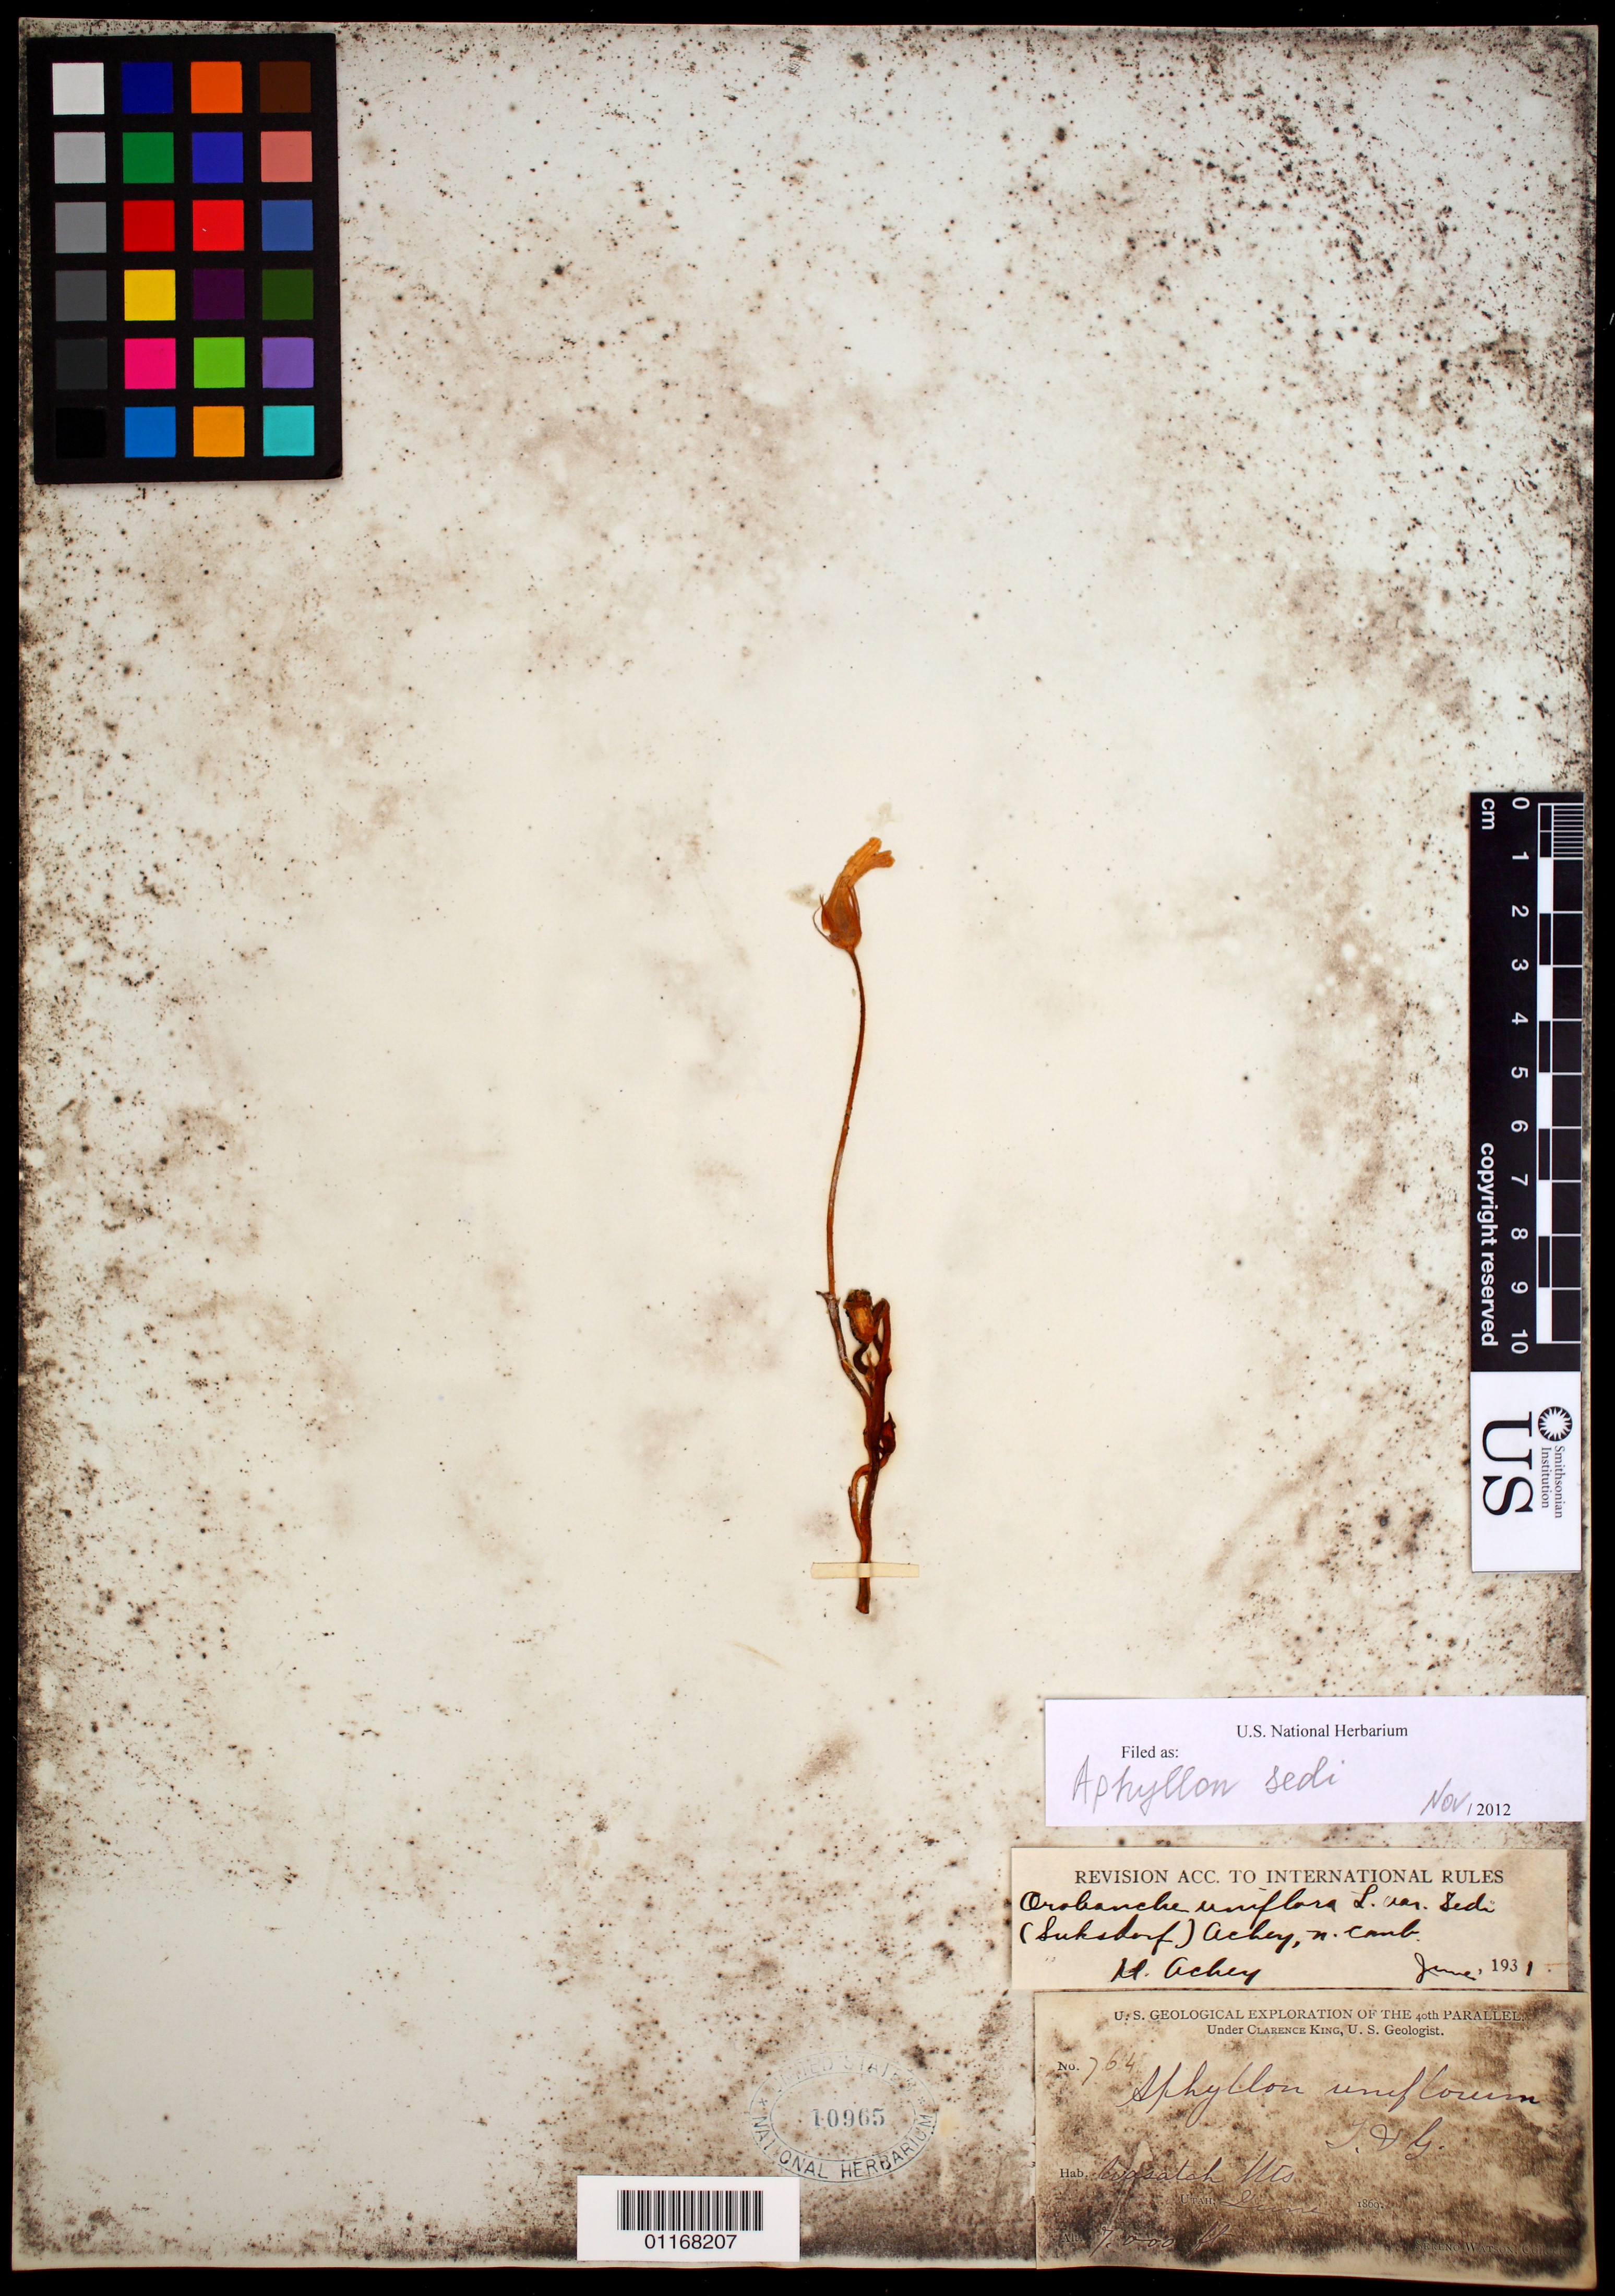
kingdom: Plantae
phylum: Tracheophyta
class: Magnoliopsida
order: Lamiales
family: Orobanchaceae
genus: Aphyllon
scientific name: Aphyllon sedi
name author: Suksd.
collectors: S. Watson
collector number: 764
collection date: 1869-06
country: United States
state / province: Utah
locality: Wasatch Mts.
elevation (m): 2134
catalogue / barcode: US 10965